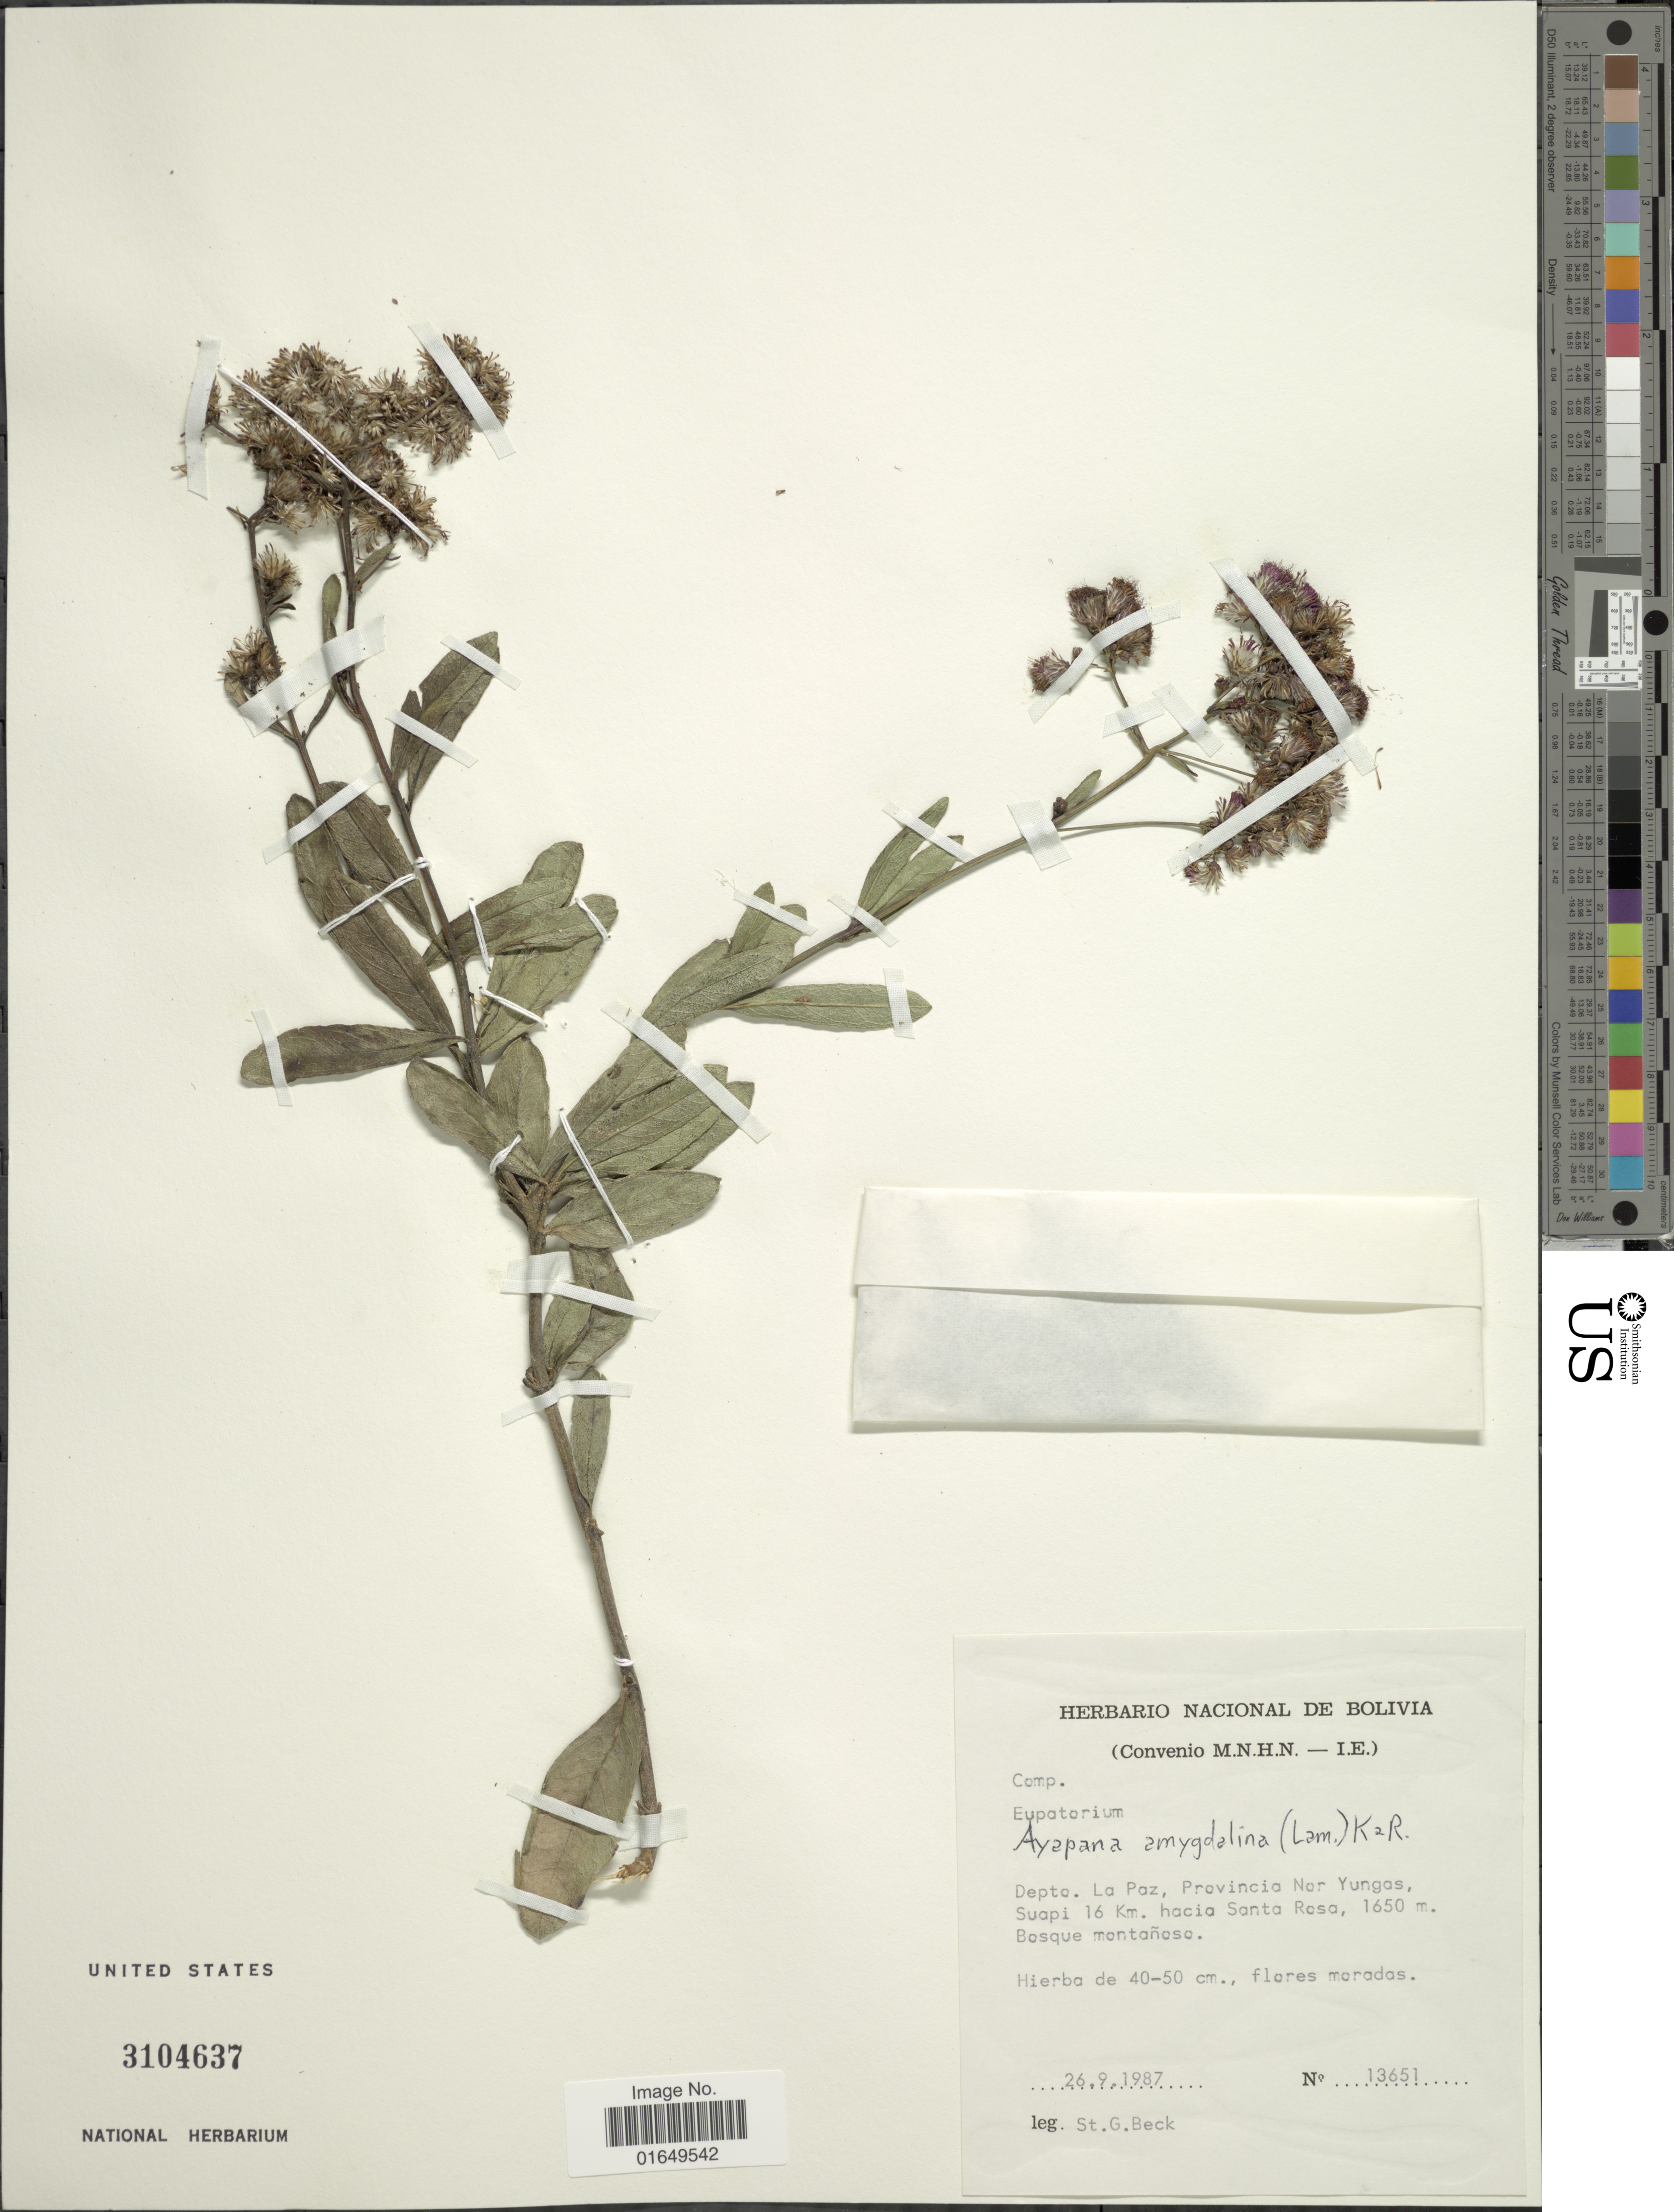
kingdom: Plantae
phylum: Tracheophyta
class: Magnoliopsida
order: Asterales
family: Asteraceae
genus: Ayapana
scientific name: Ayapana amygdalina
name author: (Lam.) R.M. King & H. Rob.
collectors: S. G. Beck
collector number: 13651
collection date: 1987-09-26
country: Bolivia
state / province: La Paz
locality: Provincia Nor Yungas, Suapi 16 Km. hacia Santa Rosa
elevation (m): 1650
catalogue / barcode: US 3104637